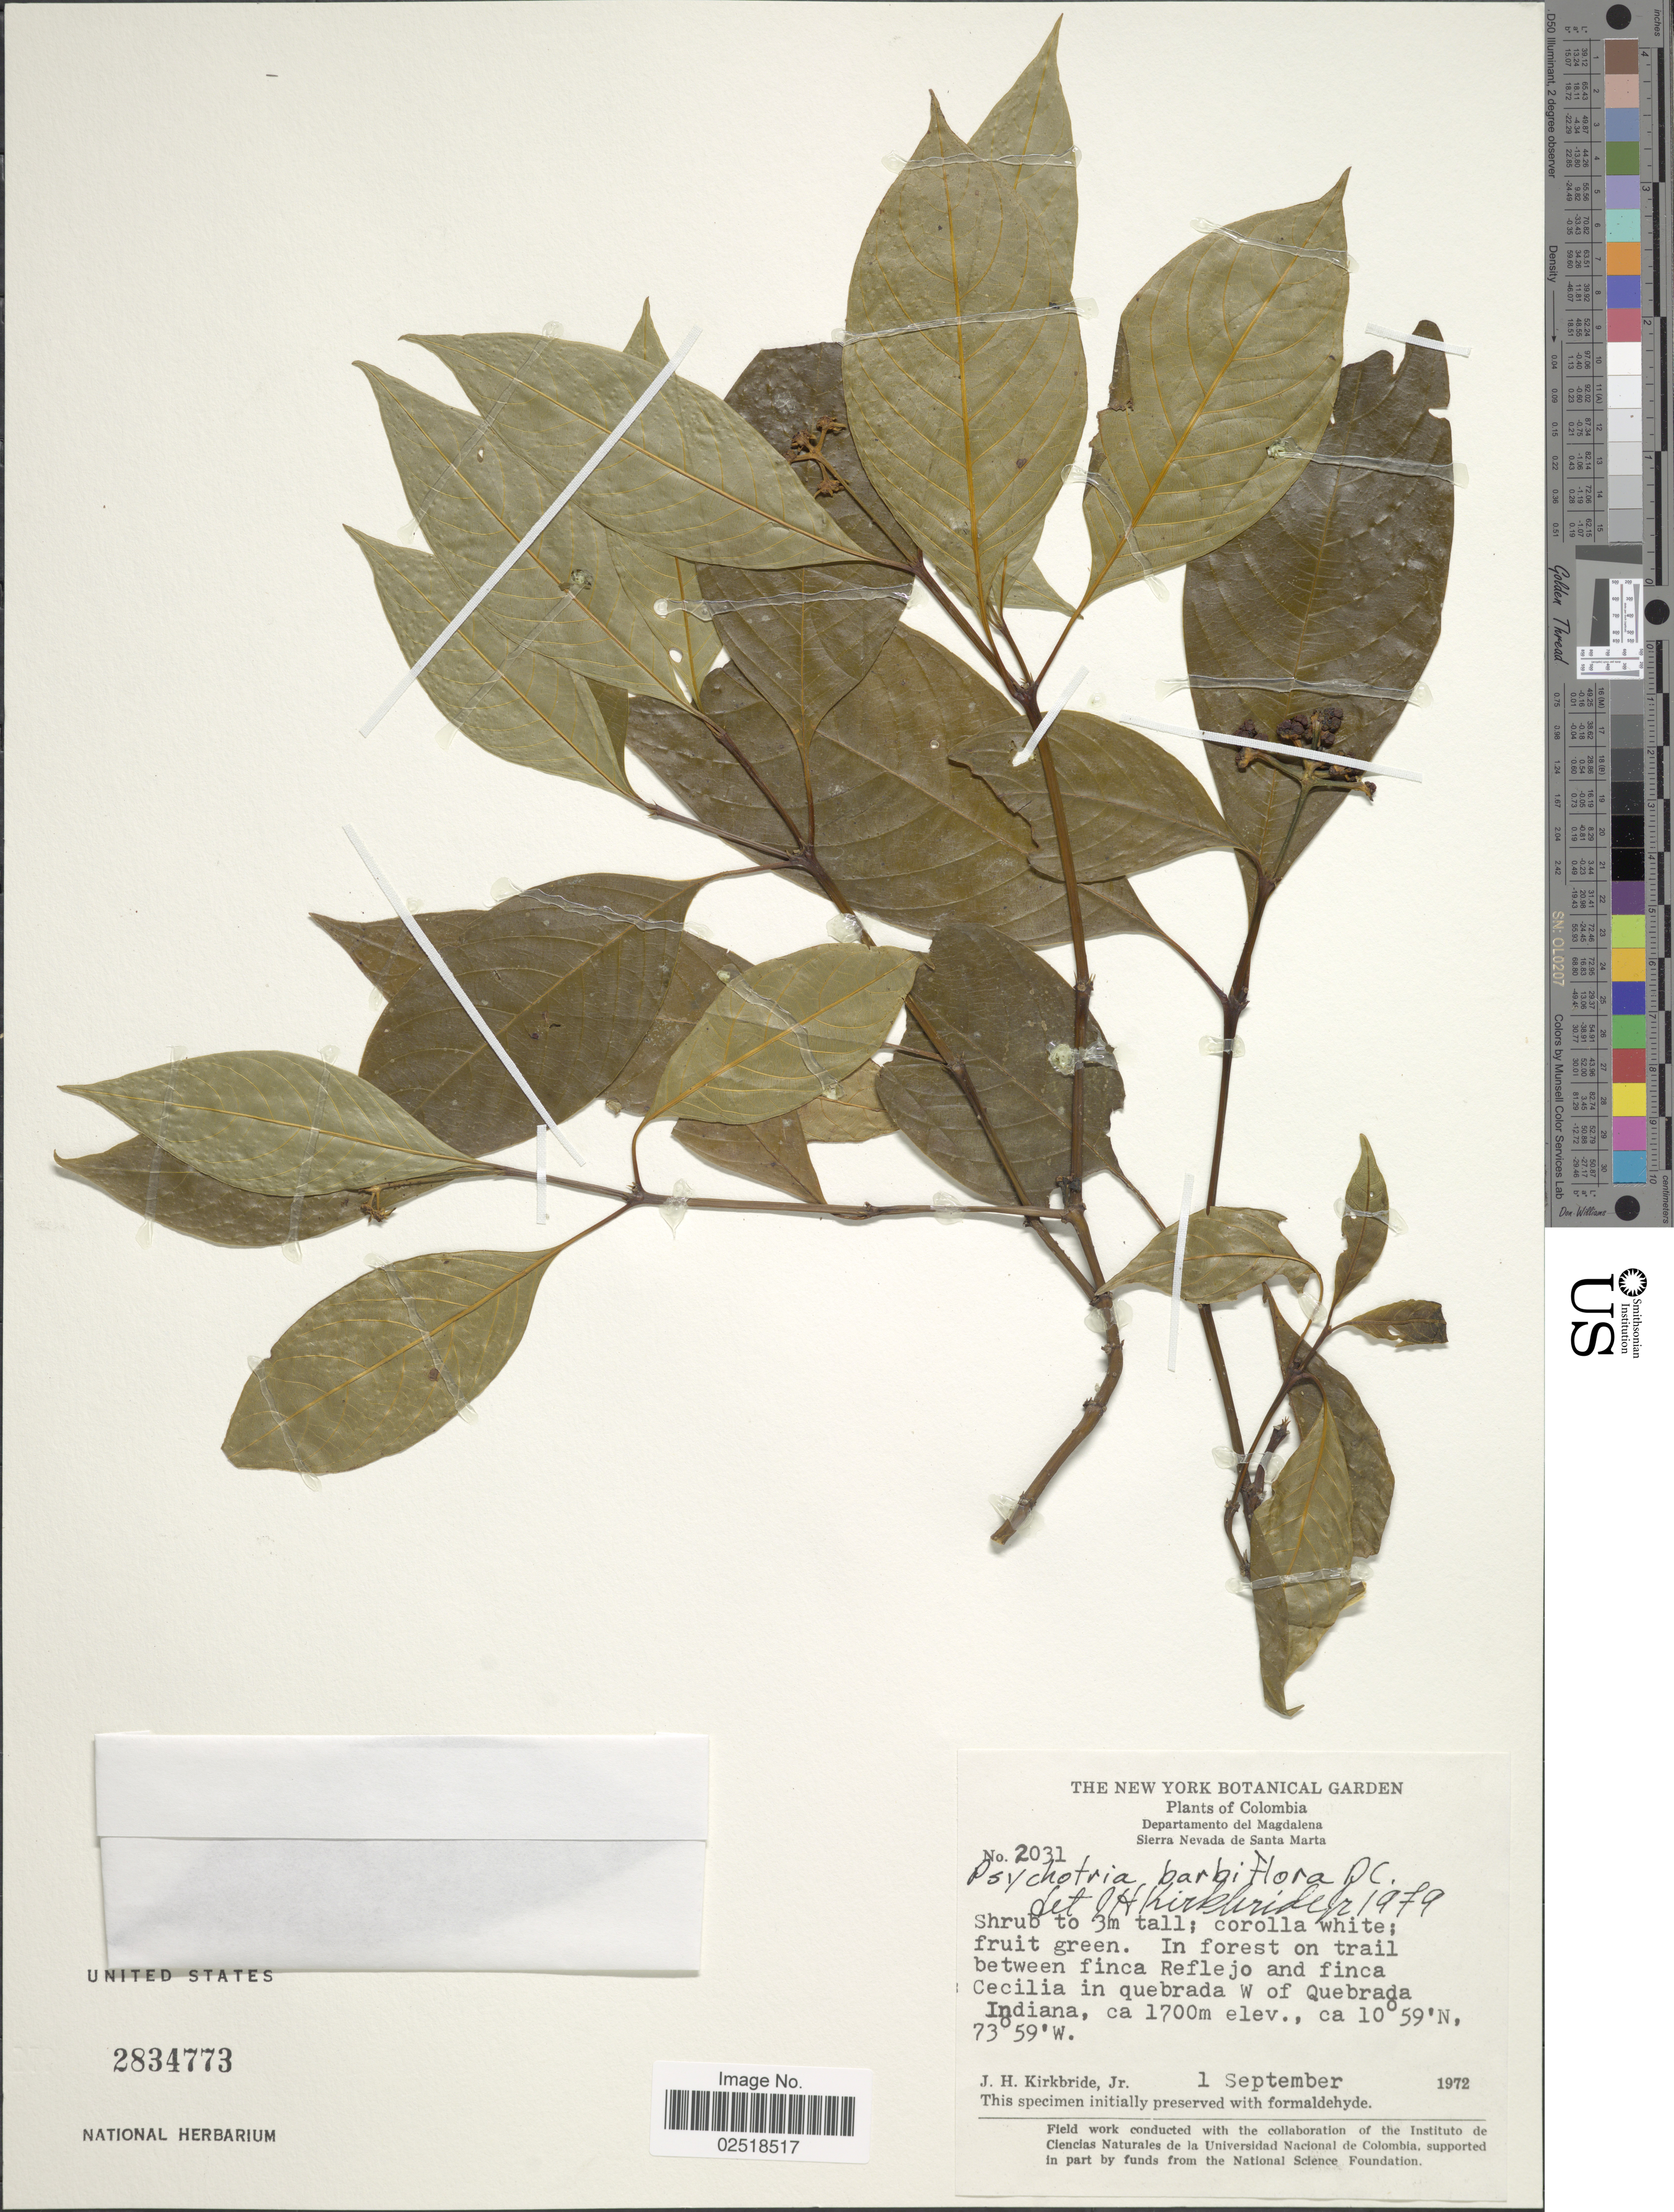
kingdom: Plantae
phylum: Tracheophyta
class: Magnoliopsida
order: Gentianales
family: Rubiaceae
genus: Psychotria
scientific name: Psychotria barbiflora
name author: DC.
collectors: J. H. Kirkbride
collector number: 2031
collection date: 1972-09-01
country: Colombia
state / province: Magdalena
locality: Departamento del Magdalena, Sierra Nevada de Santa Marta. In forest on trail between finca Reflejo and finca Cecilia in quebrada W of Quebrada Indiana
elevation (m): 1700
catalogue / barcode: US 2834773